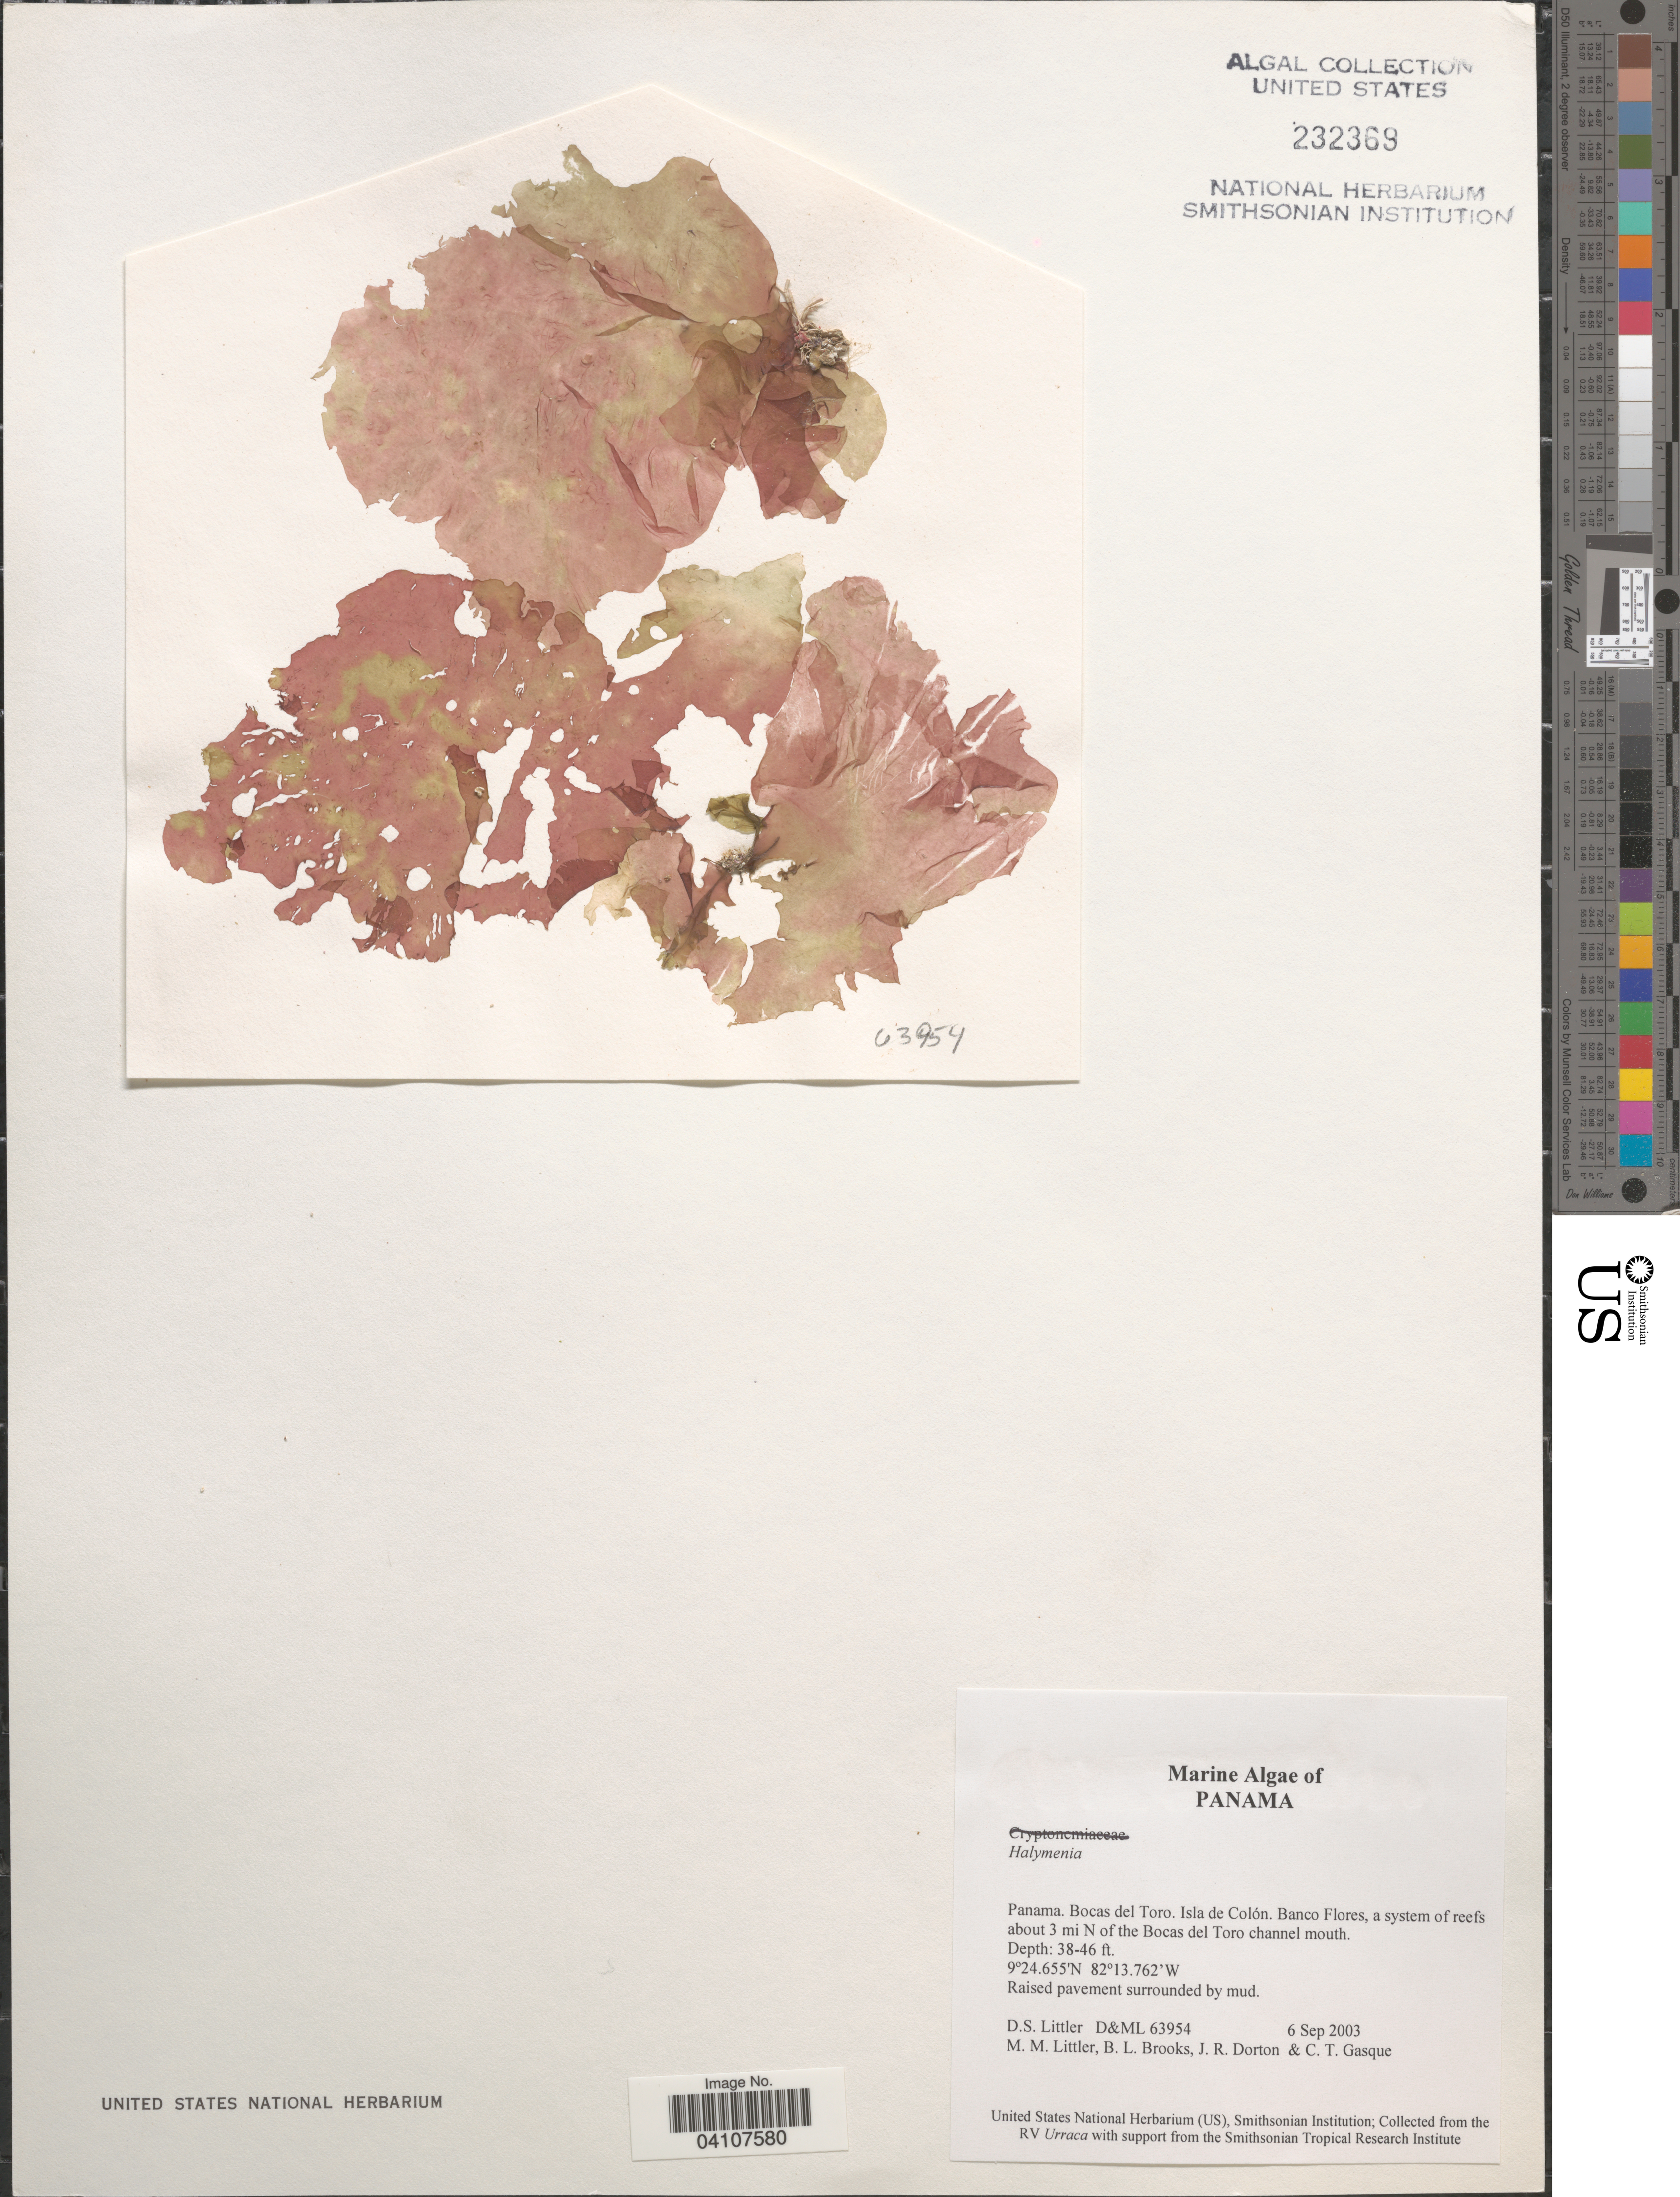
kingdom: Plantae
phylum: Rhodophyta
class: Florideophyceae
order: Halymeniales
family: Halymeniaceae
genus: Halymenia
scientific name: Halymenia sp.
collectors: D. S. Littler, B. Brooks, J. Dorton & C. Gasque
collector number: D&ML63954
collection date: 2003-09-06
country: Panama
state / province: Bocas del Toro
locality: Isla de Colón. Banco Flores, a system of reefs about 3 mi N of the Bocas del Toro channel mouth.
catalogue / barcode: US 232369